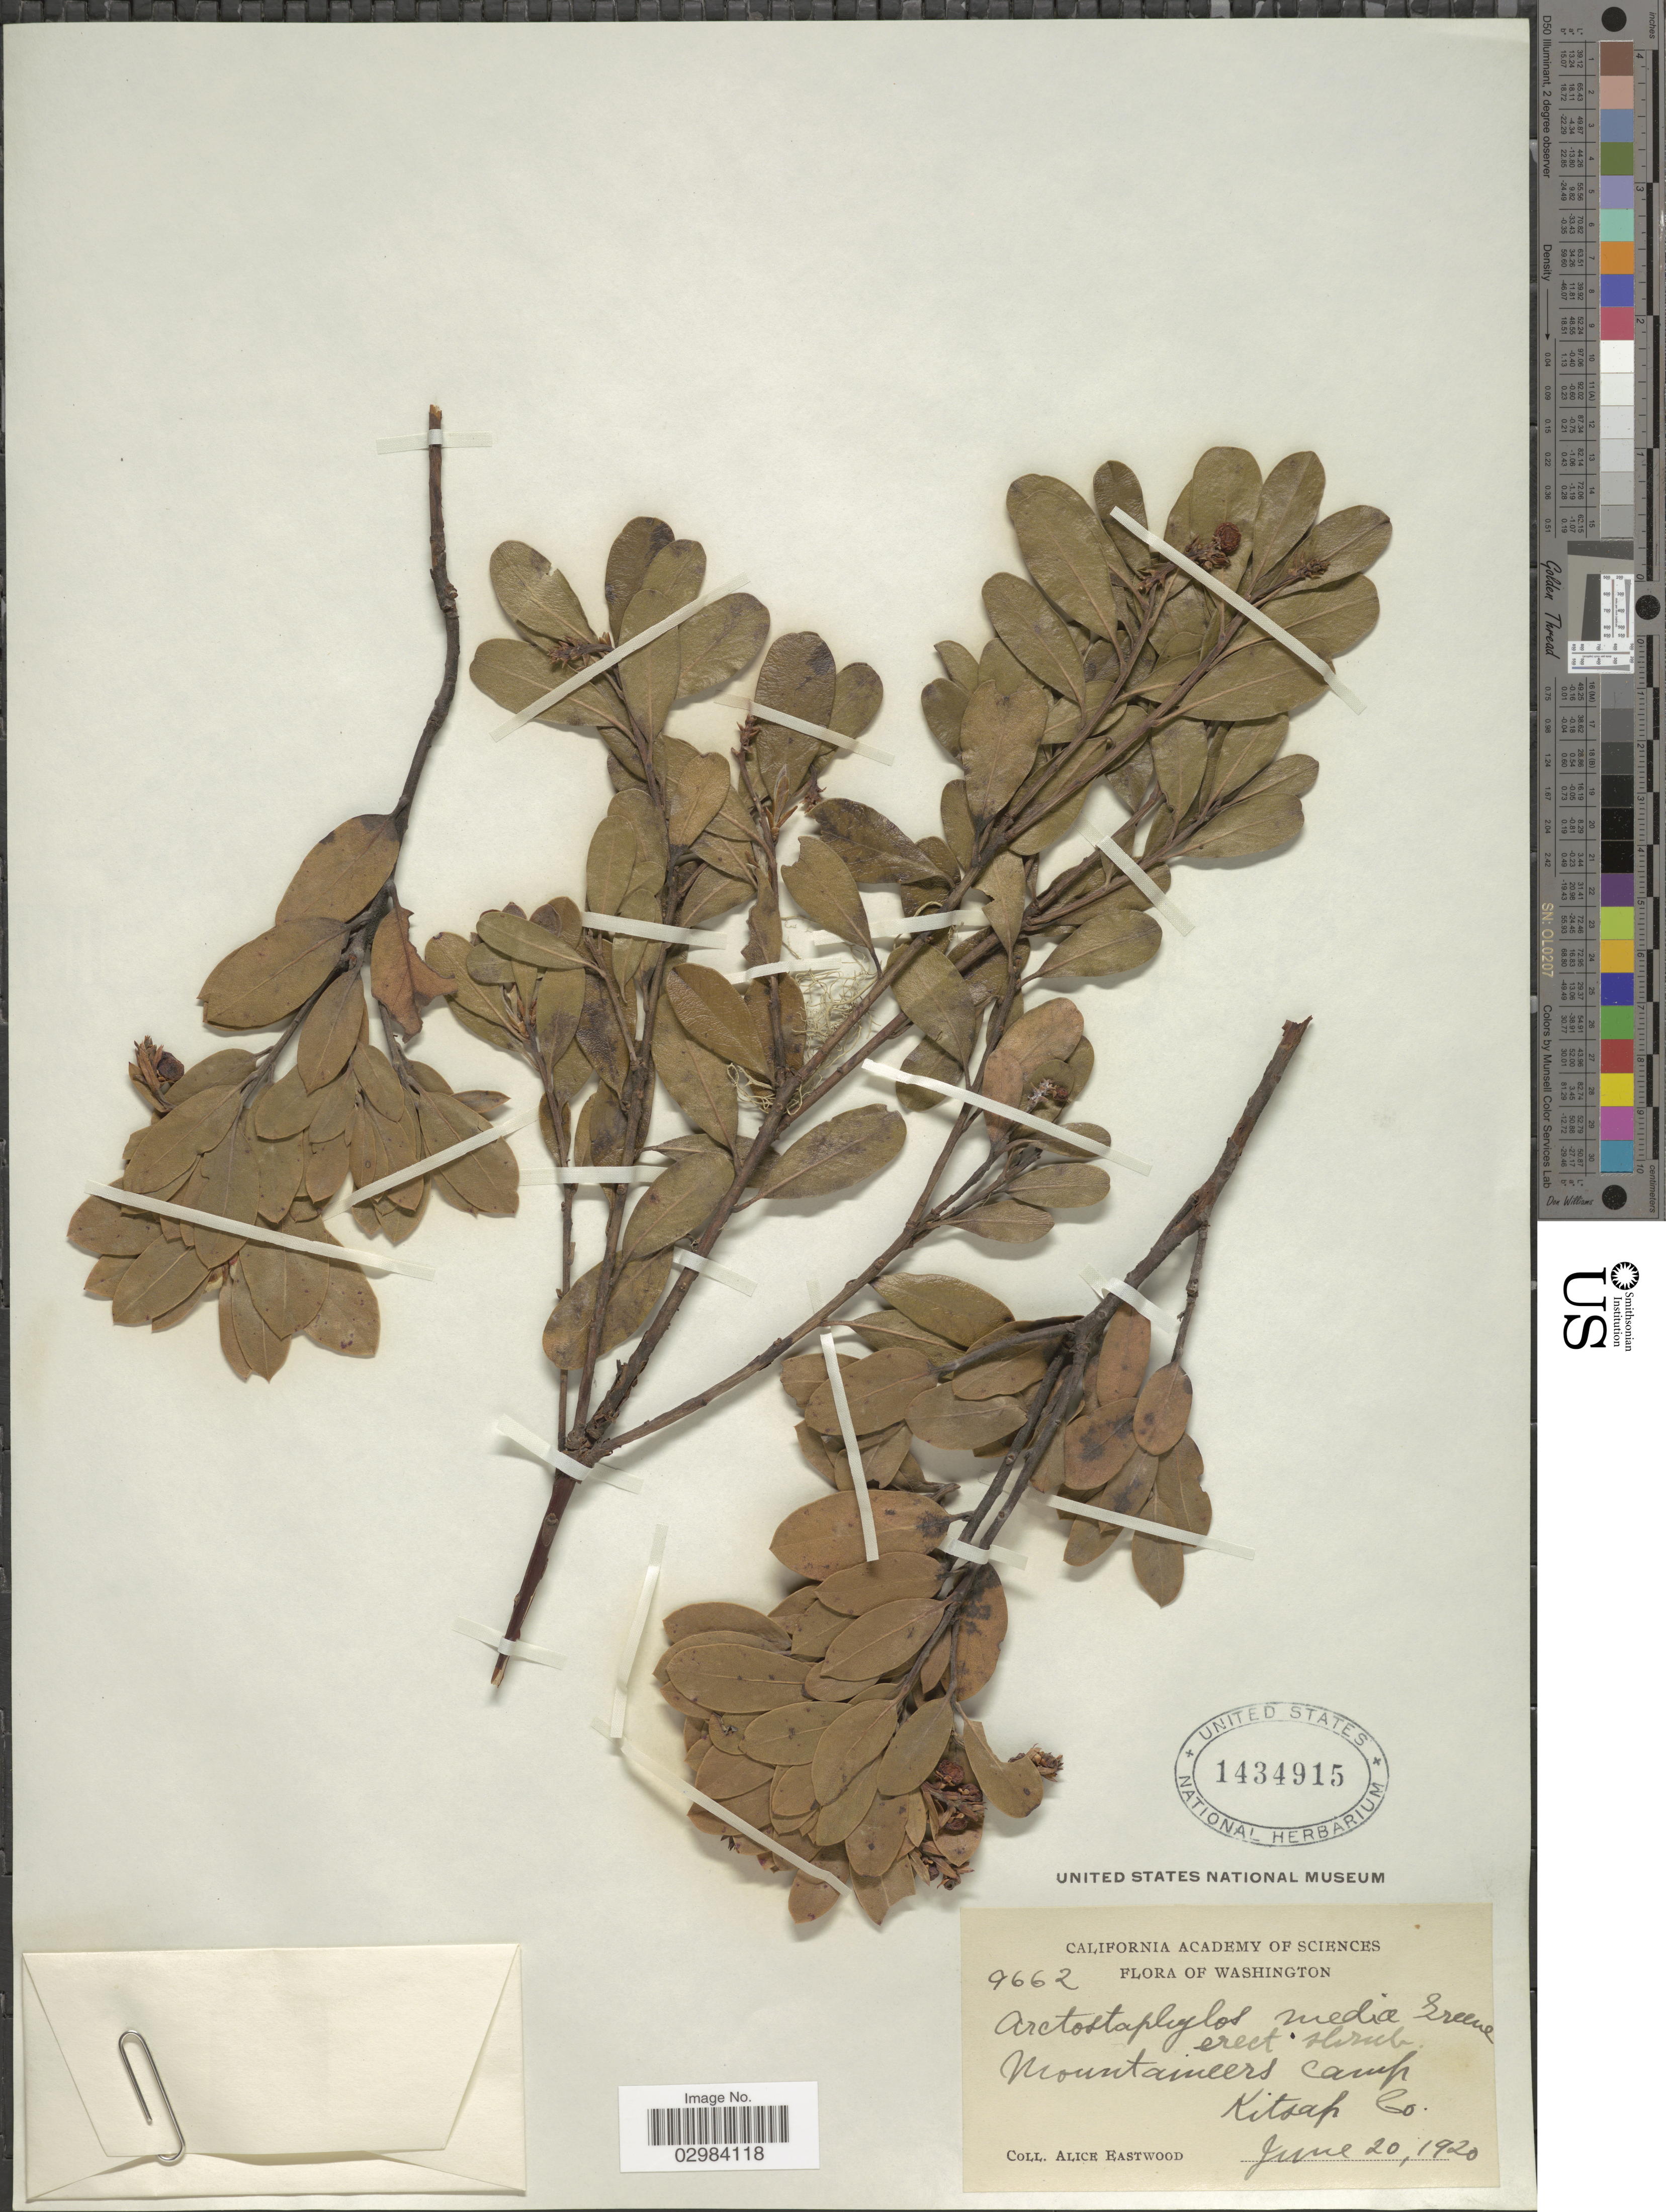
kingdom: Plantae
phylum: Tracheophyta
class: Magnoliopsida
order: Ericales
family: Ericaceae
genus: Arctostaphylos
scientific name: Arctostaphylos media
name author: Greene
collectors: A. Eastwood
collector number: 9662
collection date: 1920-06-20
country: United States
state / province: Washington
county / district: Kitsap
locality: Mountaineers Camp, Kitsap Co.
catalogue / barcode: US 1434915